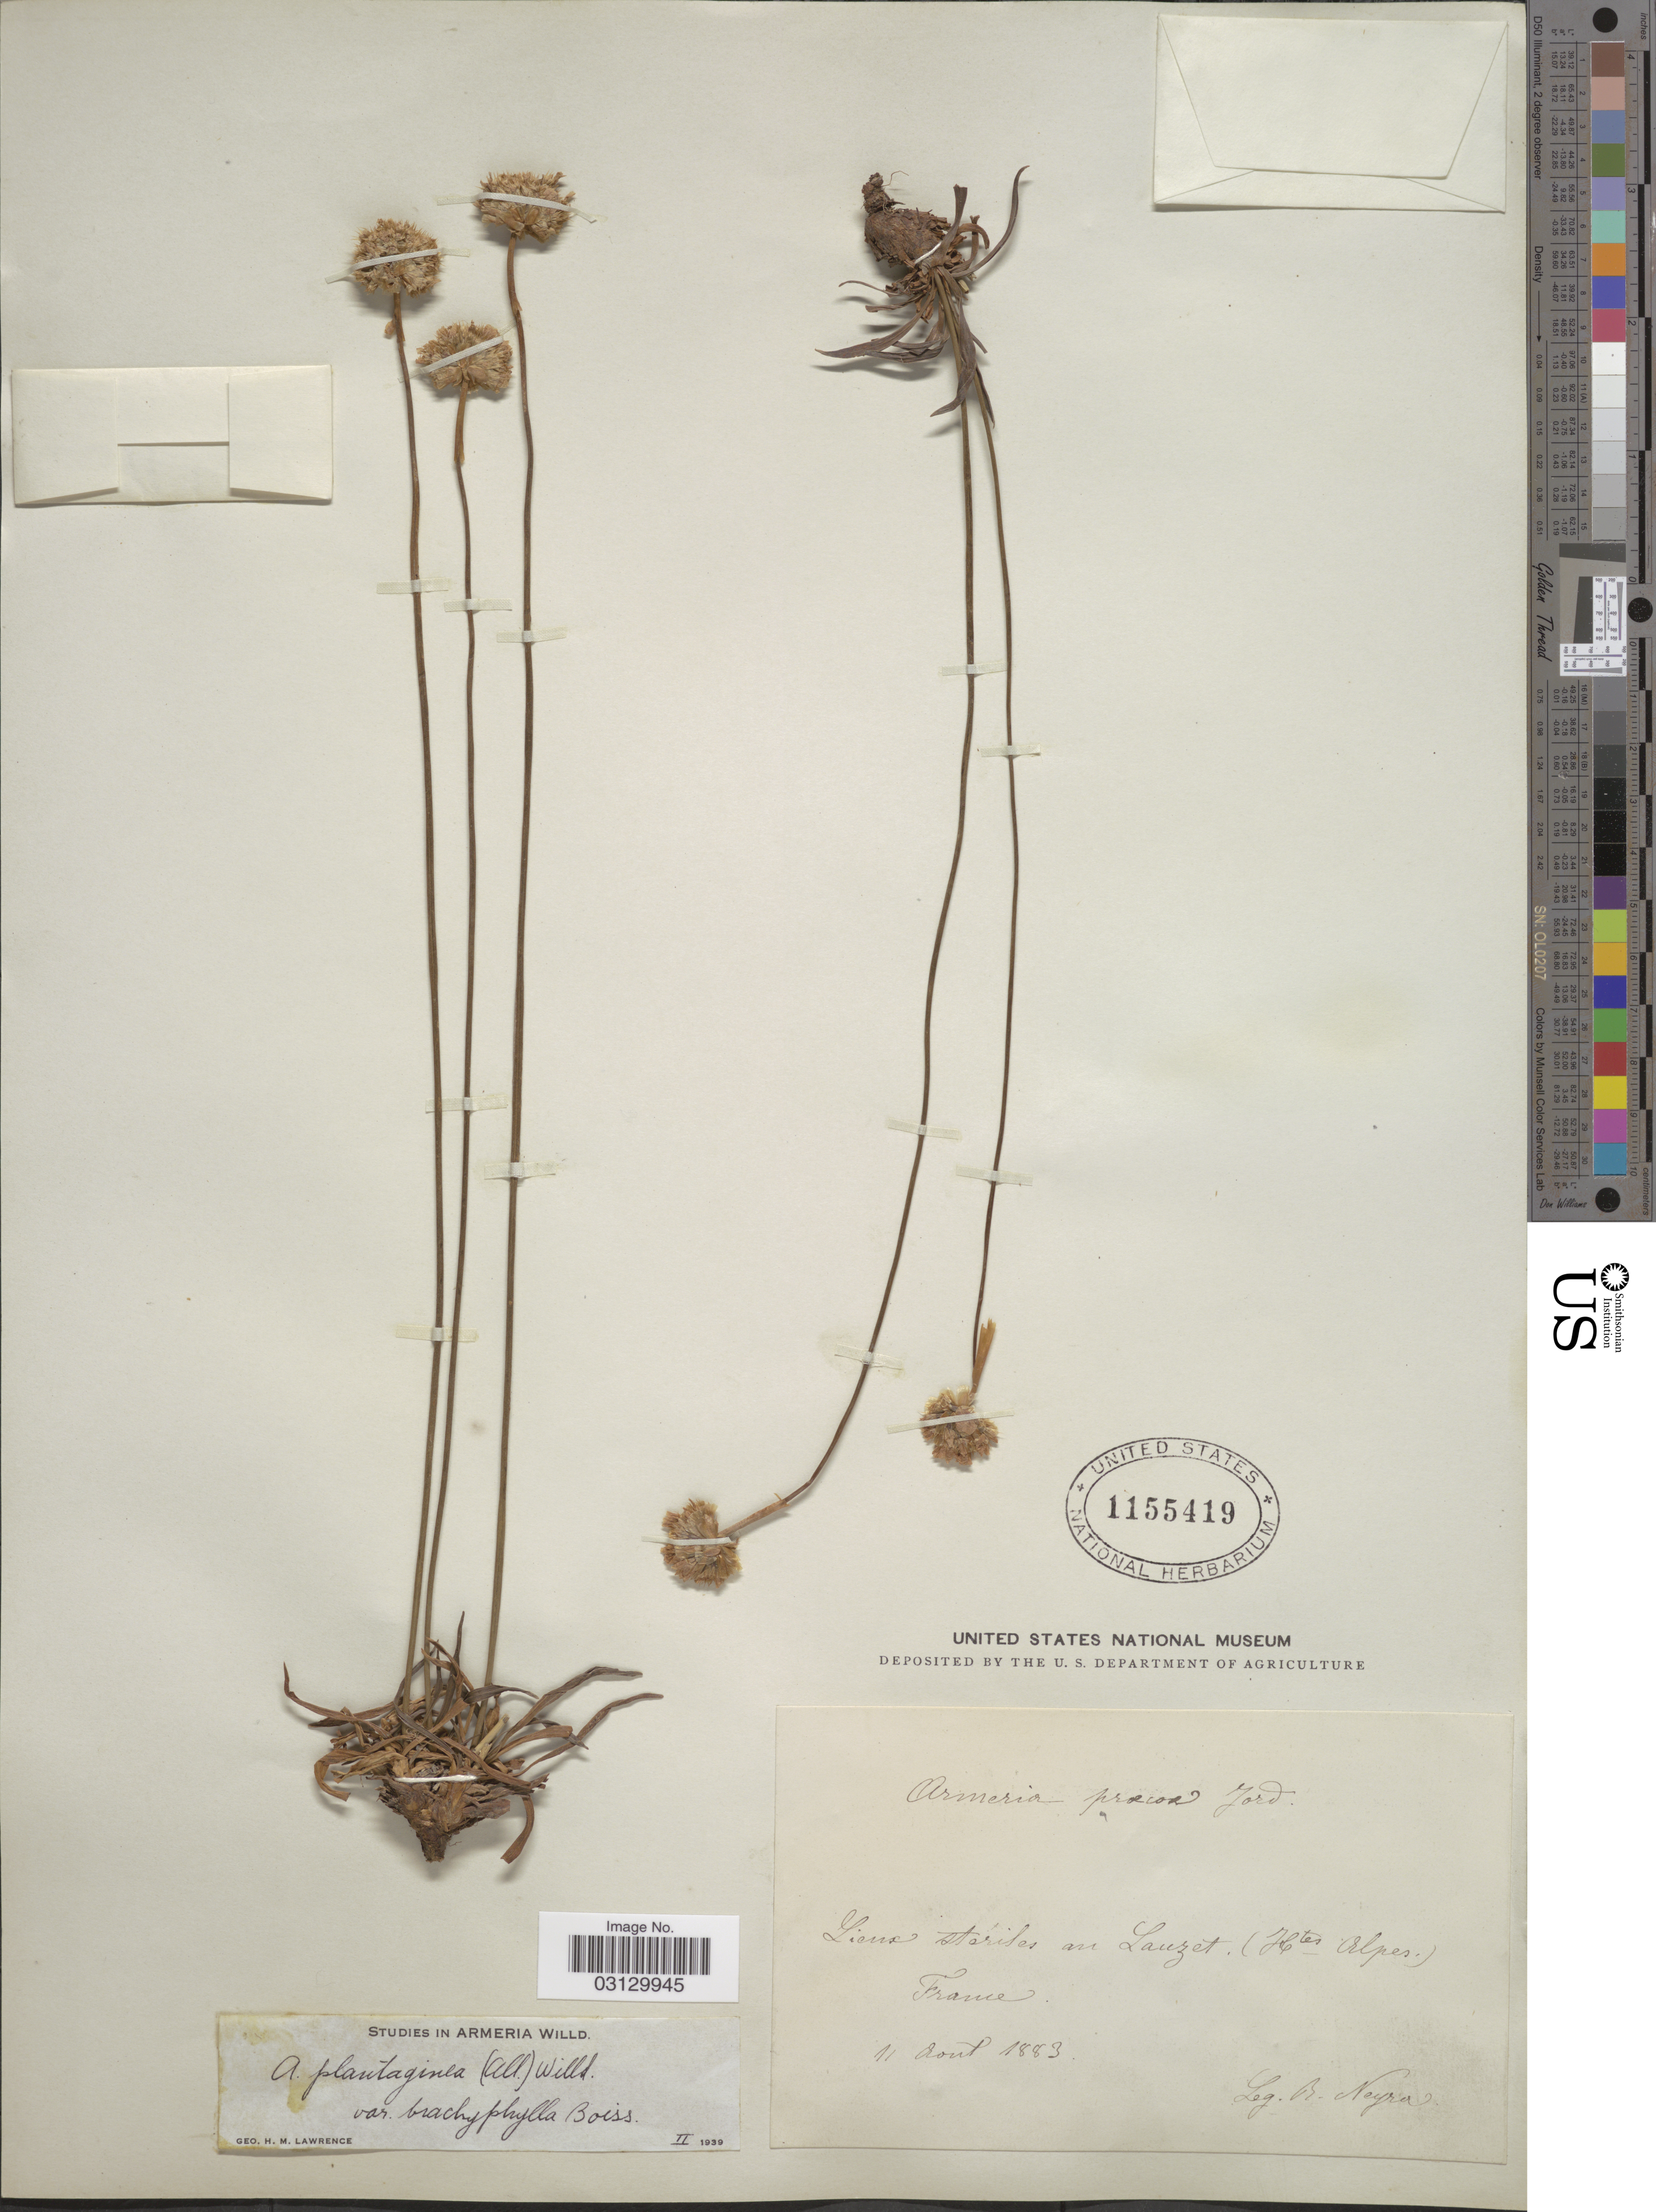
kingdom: Plantae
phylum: Tracheophyta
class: Magnoliopsida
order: Caryophyllales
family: Plumbaginaceae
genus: Armeria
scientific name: Armeria praecox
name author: Jord.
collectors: B. Neyra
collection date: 1883-08-11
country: France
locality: Lieux stériles au Lauzet (Htes Alpes).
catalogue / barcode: US 1155419